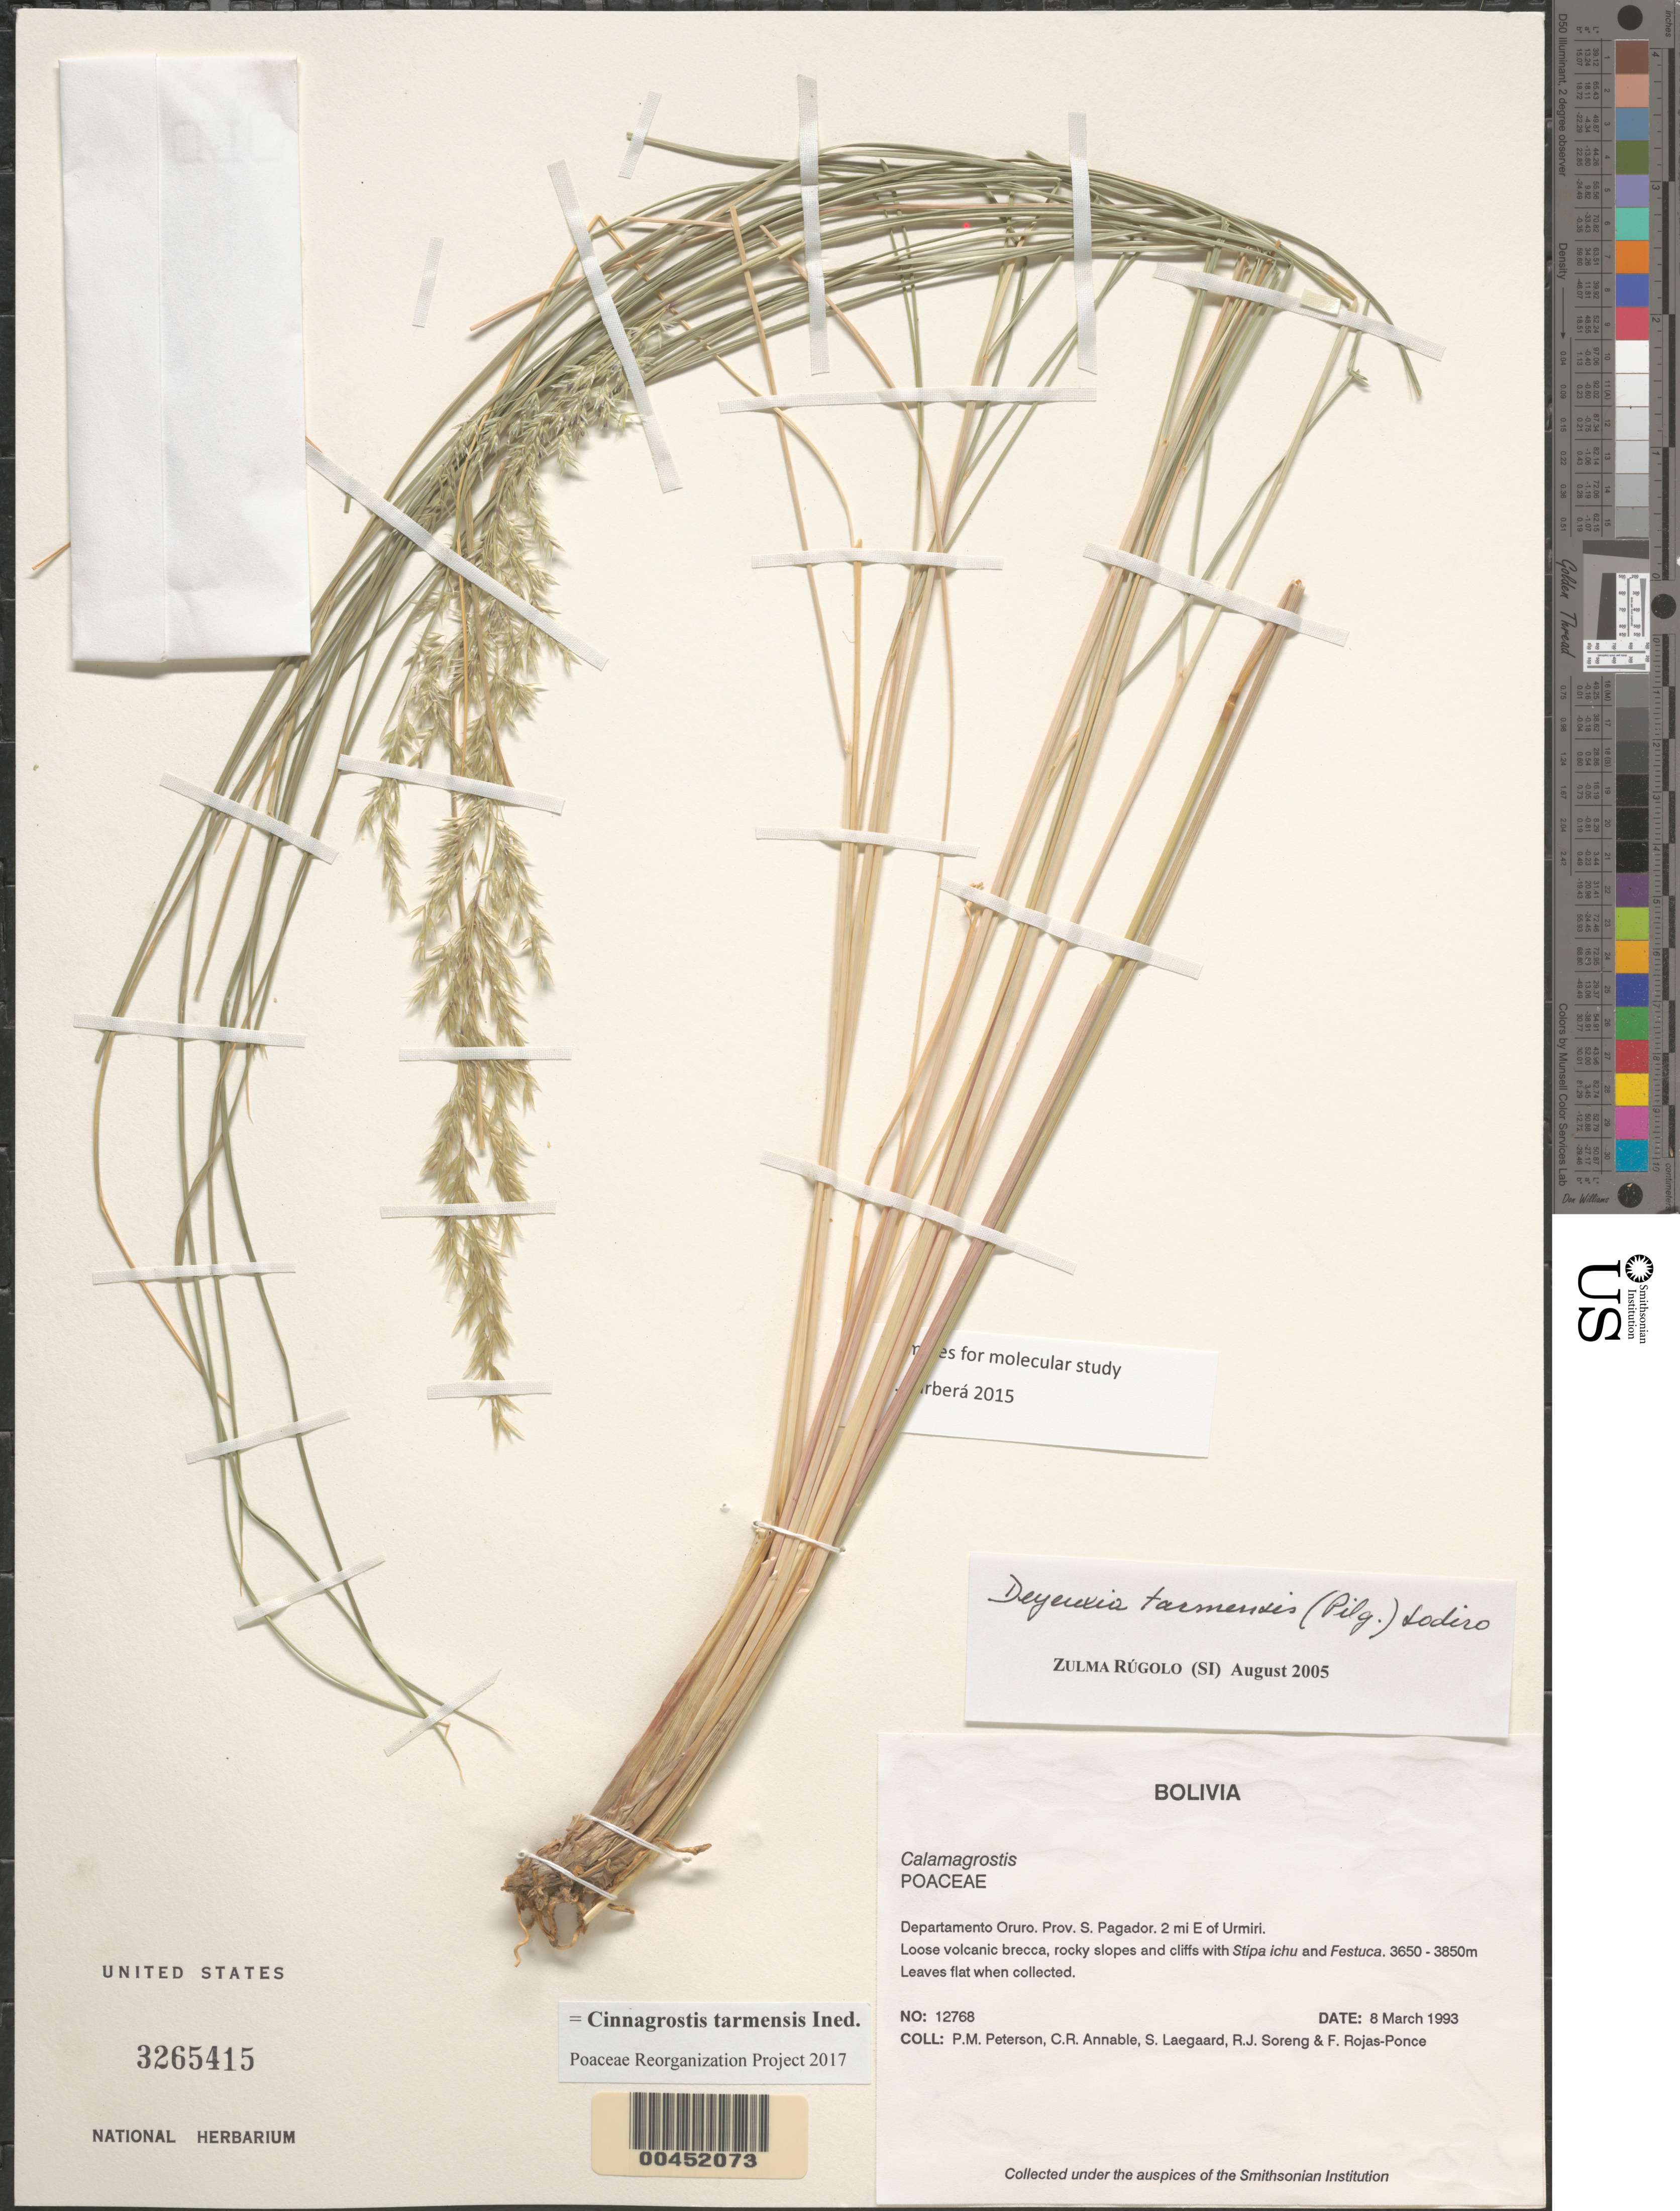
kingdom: Plantae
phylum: Tracheophyta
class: Liliopsida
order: Poales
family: Poaceae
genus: Cinnagrostis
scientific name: Cinnagrostis tarmensis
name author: (Pilg.) P.M. Peterson et al.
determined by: Poaceae Reorganization Project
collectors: P. M. Peterson, C. R. Annable, S. Lægaard, R. J. Soreng & F. Rojas-Ponce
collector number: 12768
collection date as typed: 08 Mar 1993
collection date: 1993-03-08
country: Bolivia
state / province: Oruro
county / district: Sebastián Pagador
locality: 2 mi E of Urmiri.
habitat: Loose volcanic brecca, rocky slopes and cliffs with Stipa ichu and Festuca.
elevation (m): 3650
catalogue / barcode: US 3265415